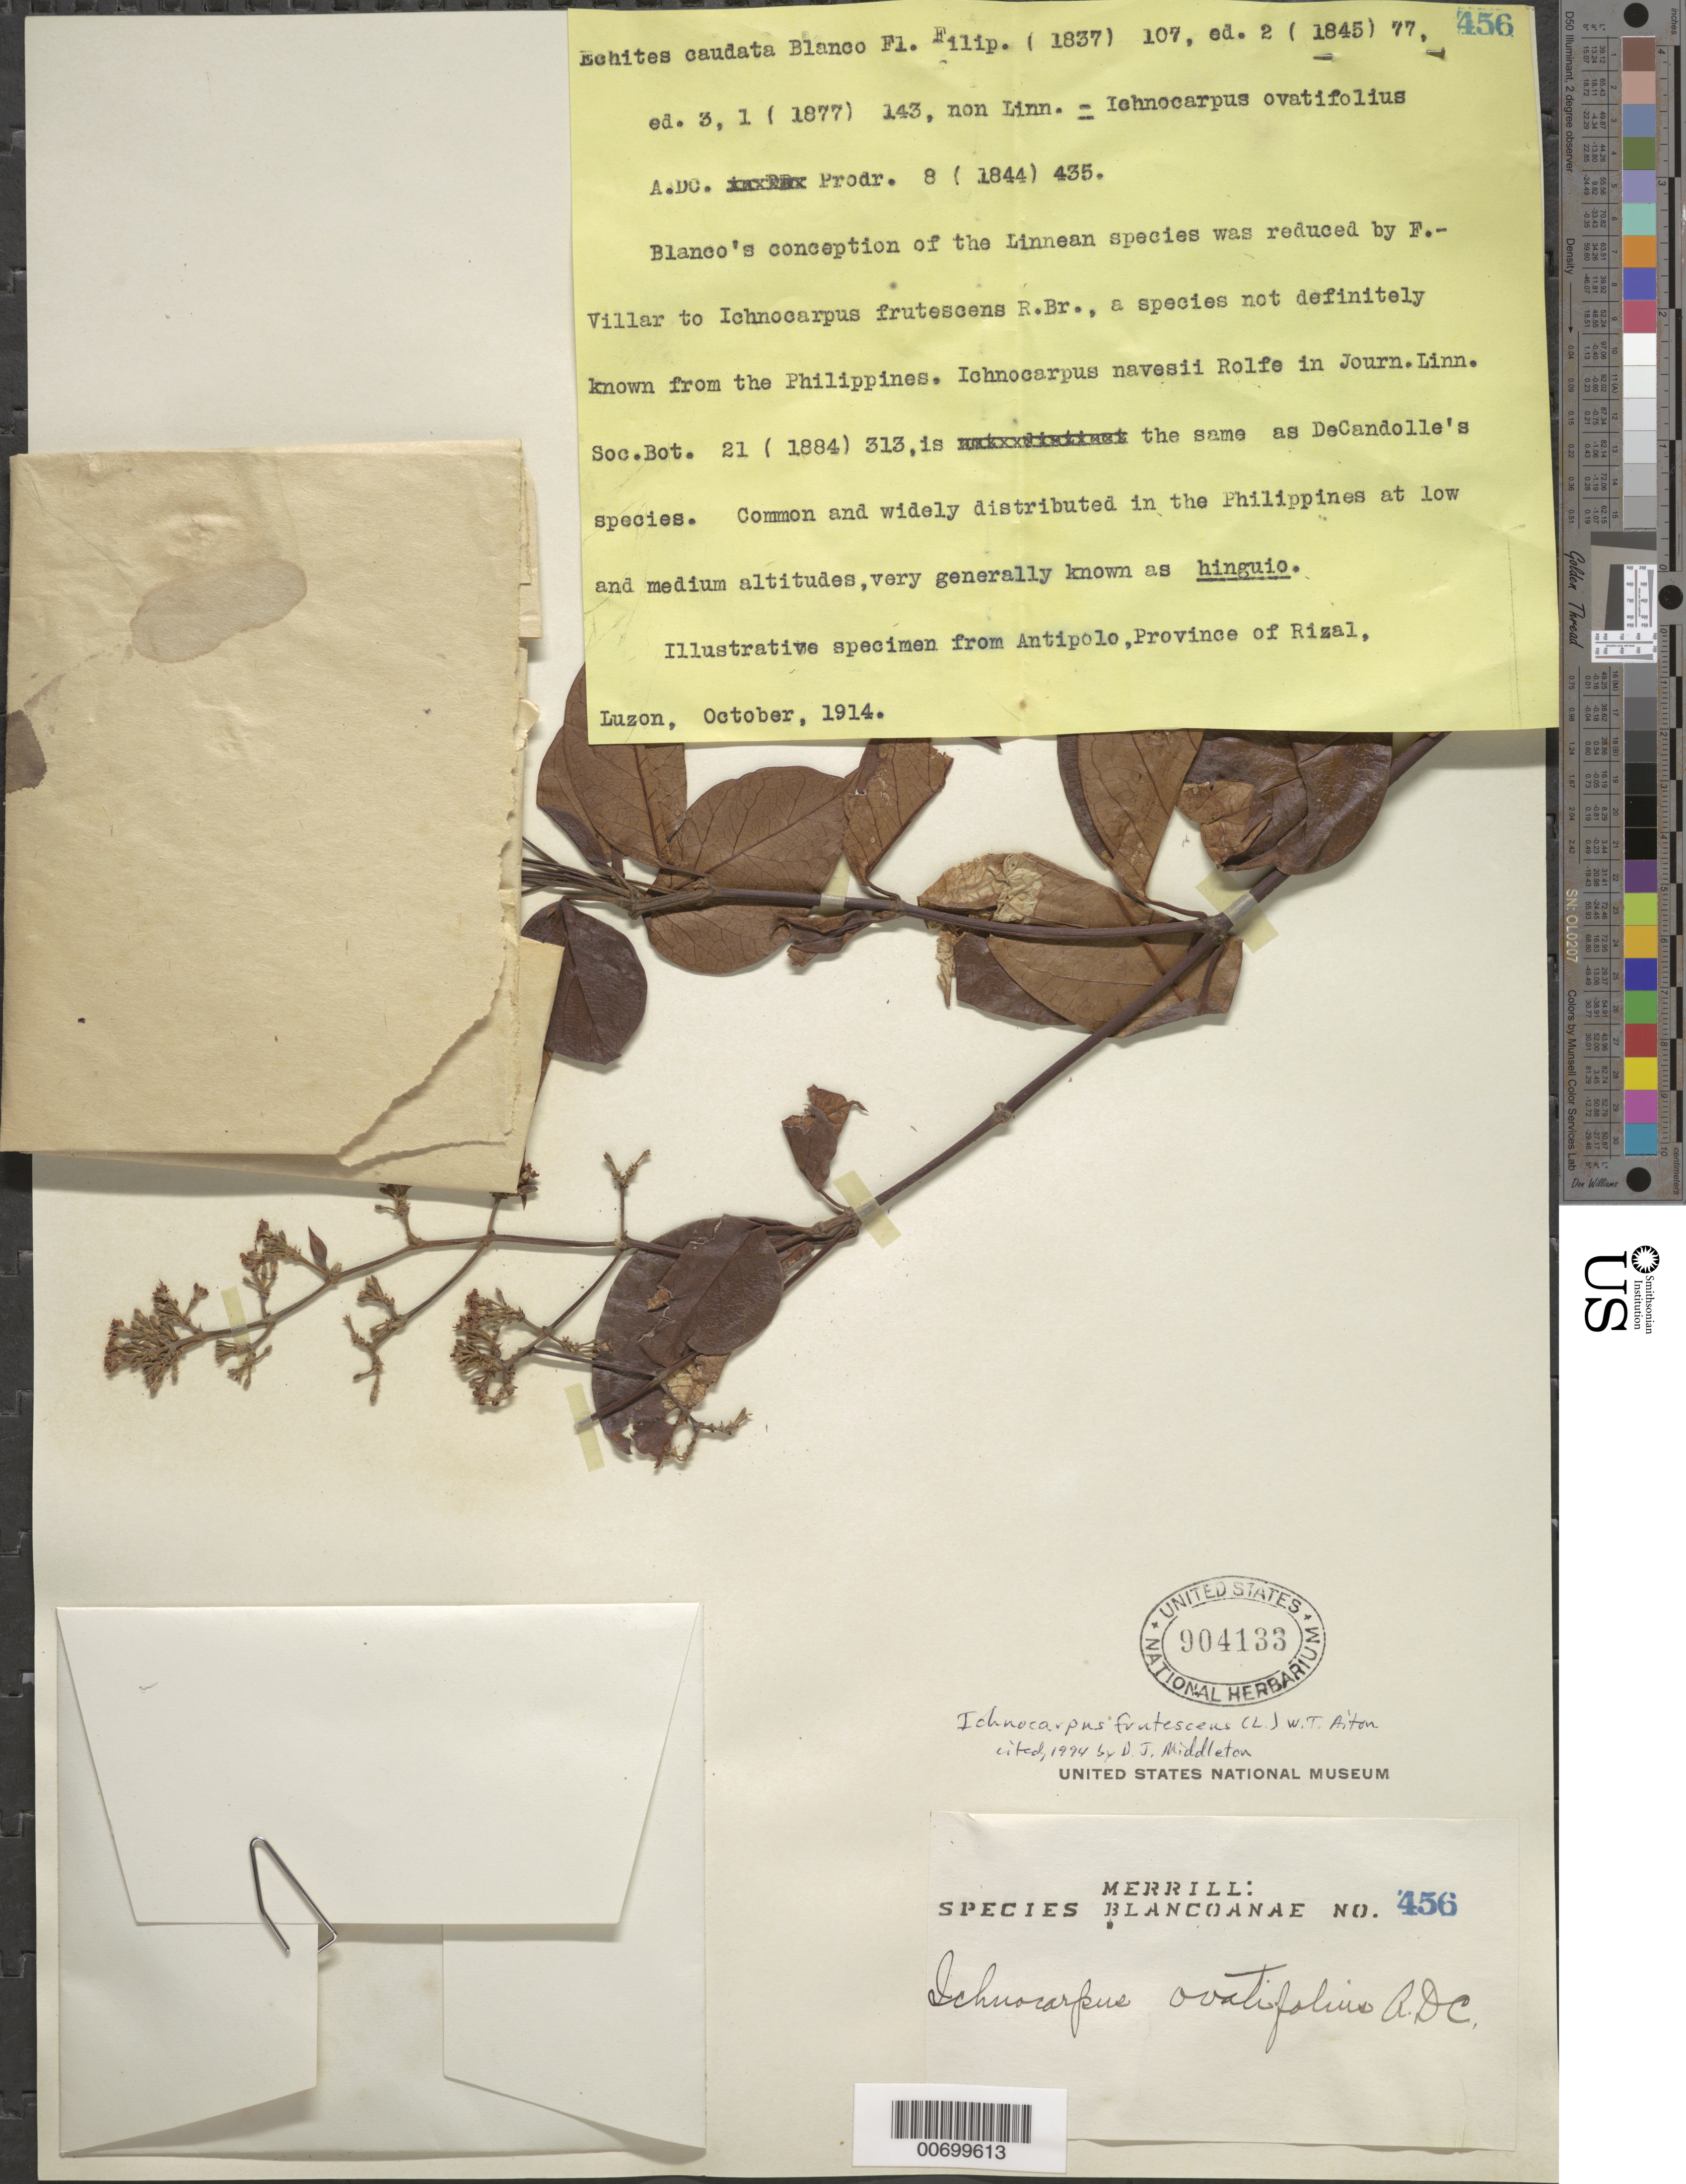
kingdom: Plantae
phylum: Tracheophyta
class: Magnoliopsida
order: Gentianales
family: Apocynaceae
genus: Ichnocarpus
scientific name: Ichnocarpus frutescens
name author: (L.) W.T. Aiton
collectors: E. D. Merrill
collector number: Sp. Blancoan. 0456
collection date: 1914-10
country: Philippines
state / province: Calabarzon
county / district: Rizal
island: Luzon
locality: Antipolo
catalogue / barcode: US 904133